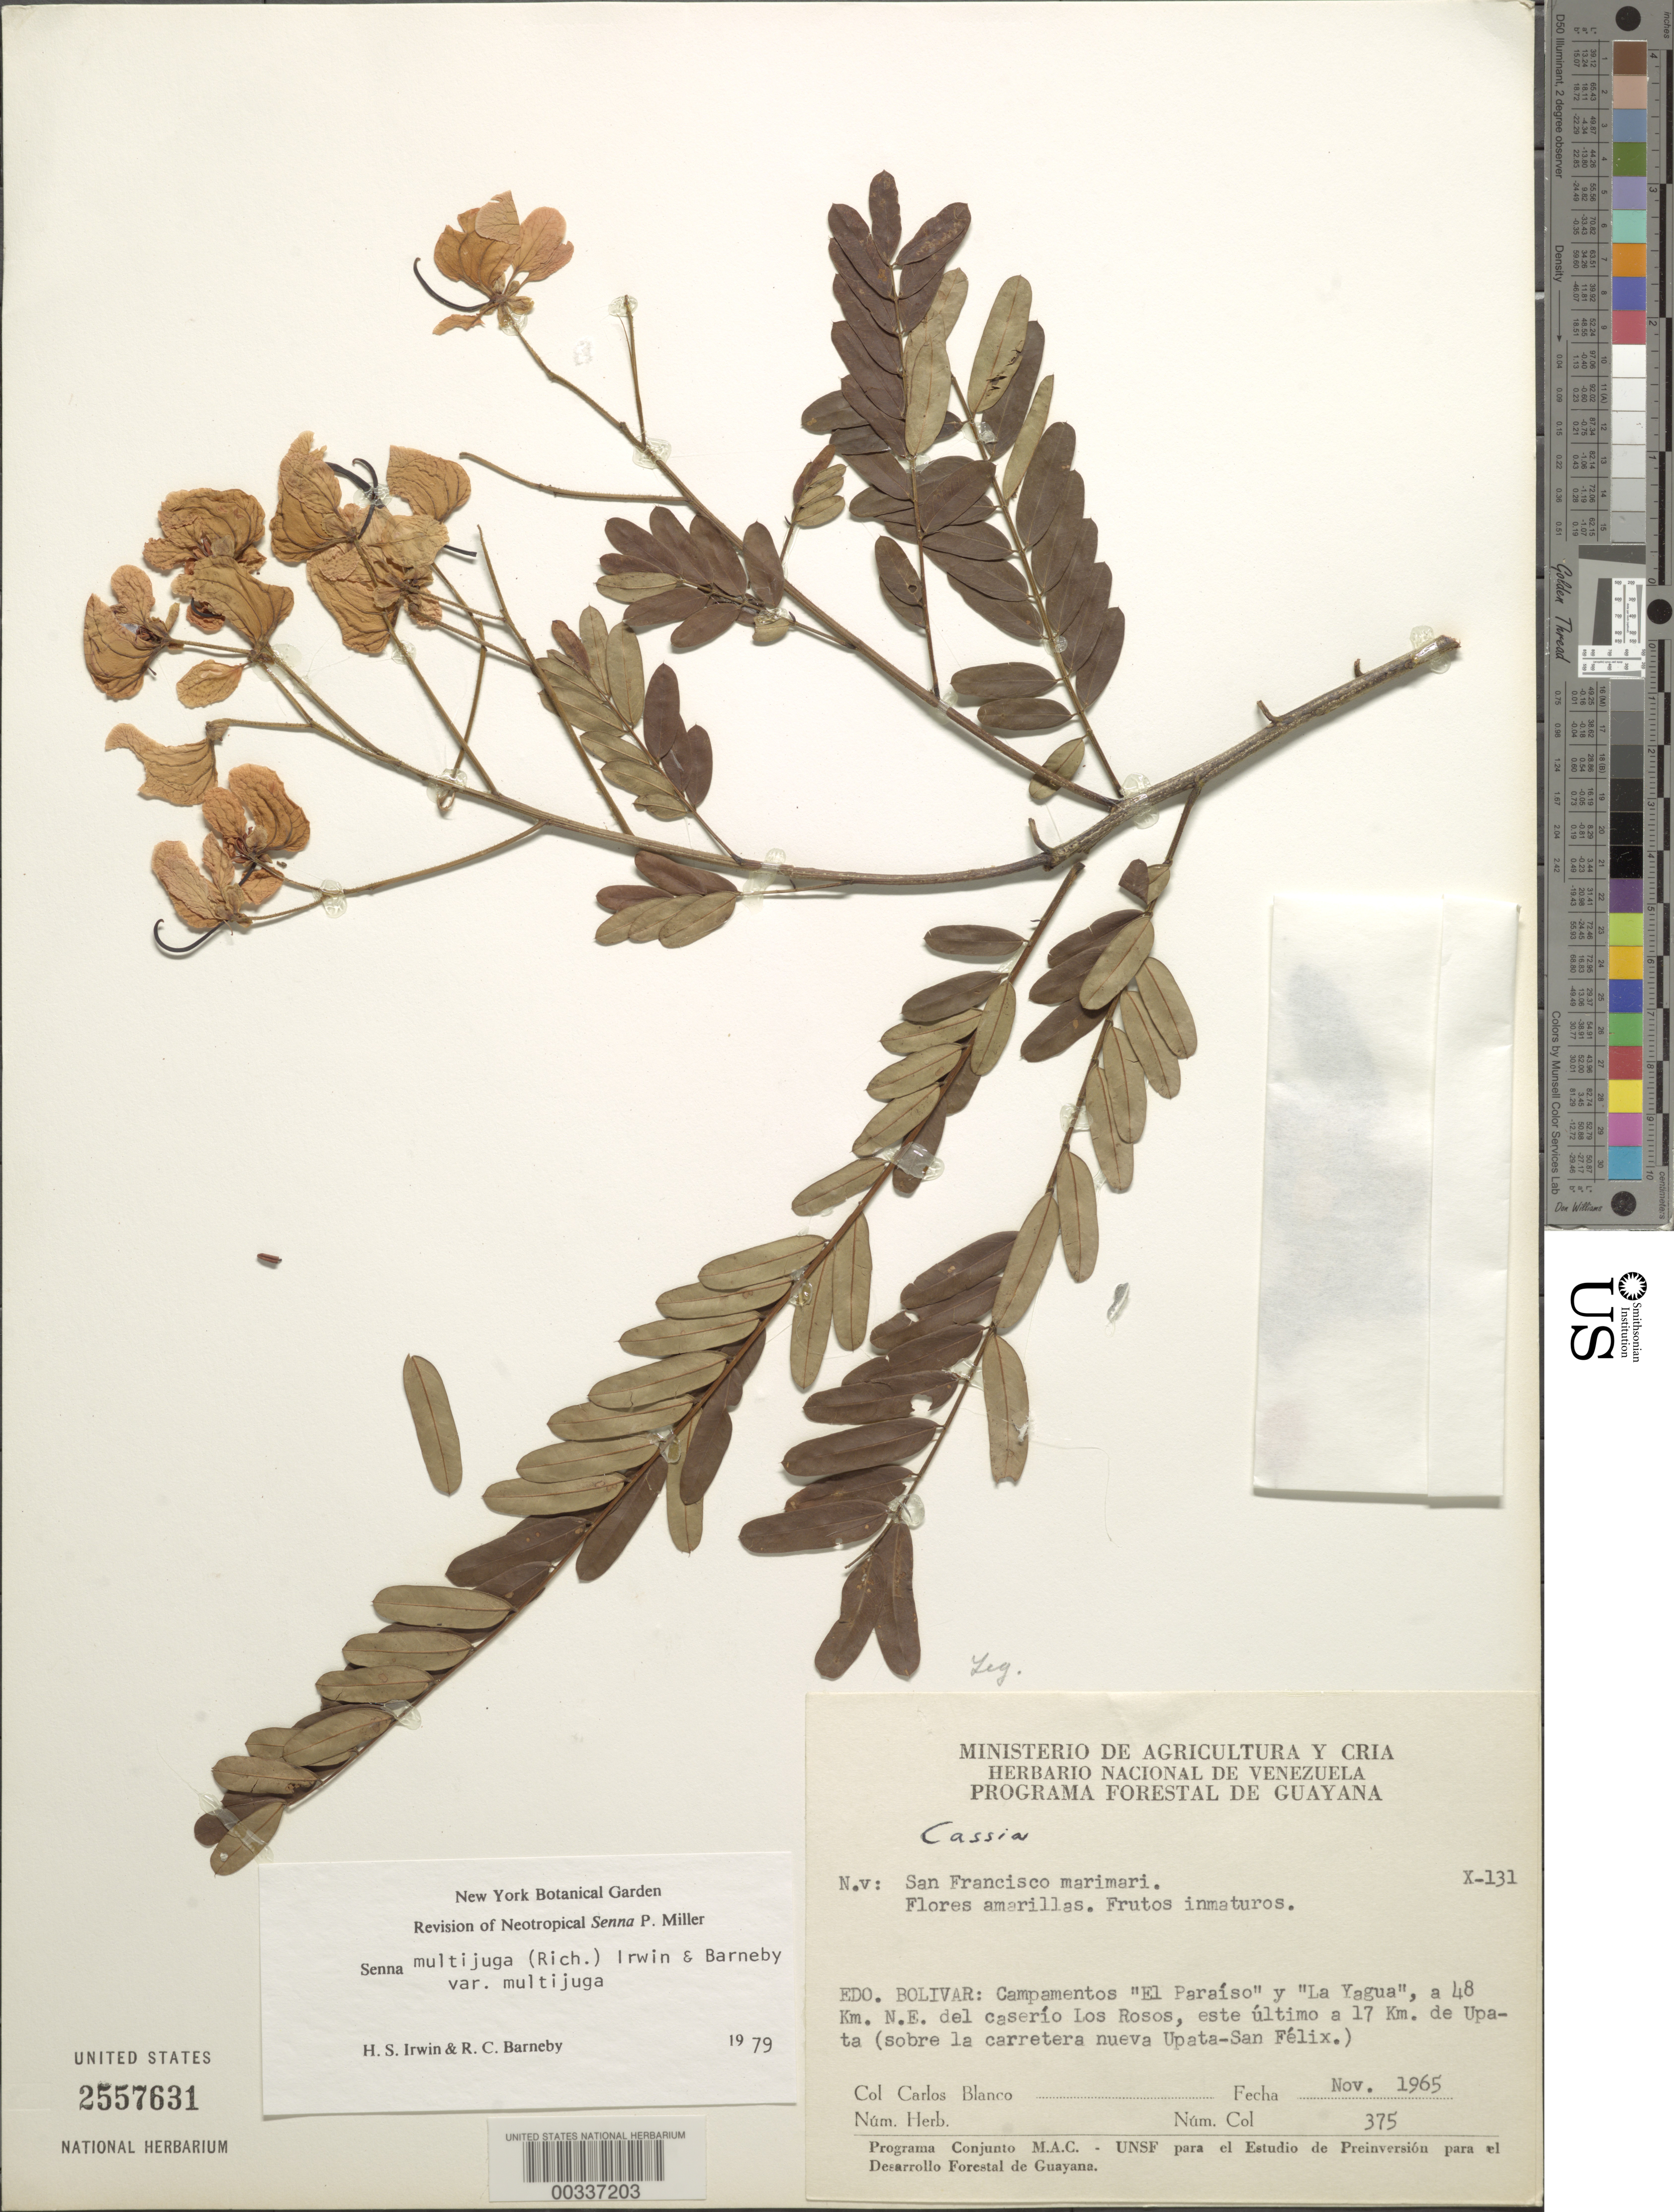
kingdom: Plantae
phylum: Tracheophyta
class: Magnoliopsida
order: Fabales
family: Fabaceae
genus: Senna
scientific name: Senna multijuga var. multijuga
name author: (Rich.) H.S. Irwin & Barneby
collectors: C. A. Blanco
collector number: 375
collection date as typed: Nov 1965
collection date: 1965-11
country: Venezuela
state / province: Bolivar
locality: Campamentos "el paraiso" and "la yagua", 48 km ne of caserio los rosos, e 17 km to upata (above the new rd upata-san felix)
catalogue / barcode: US 2557631